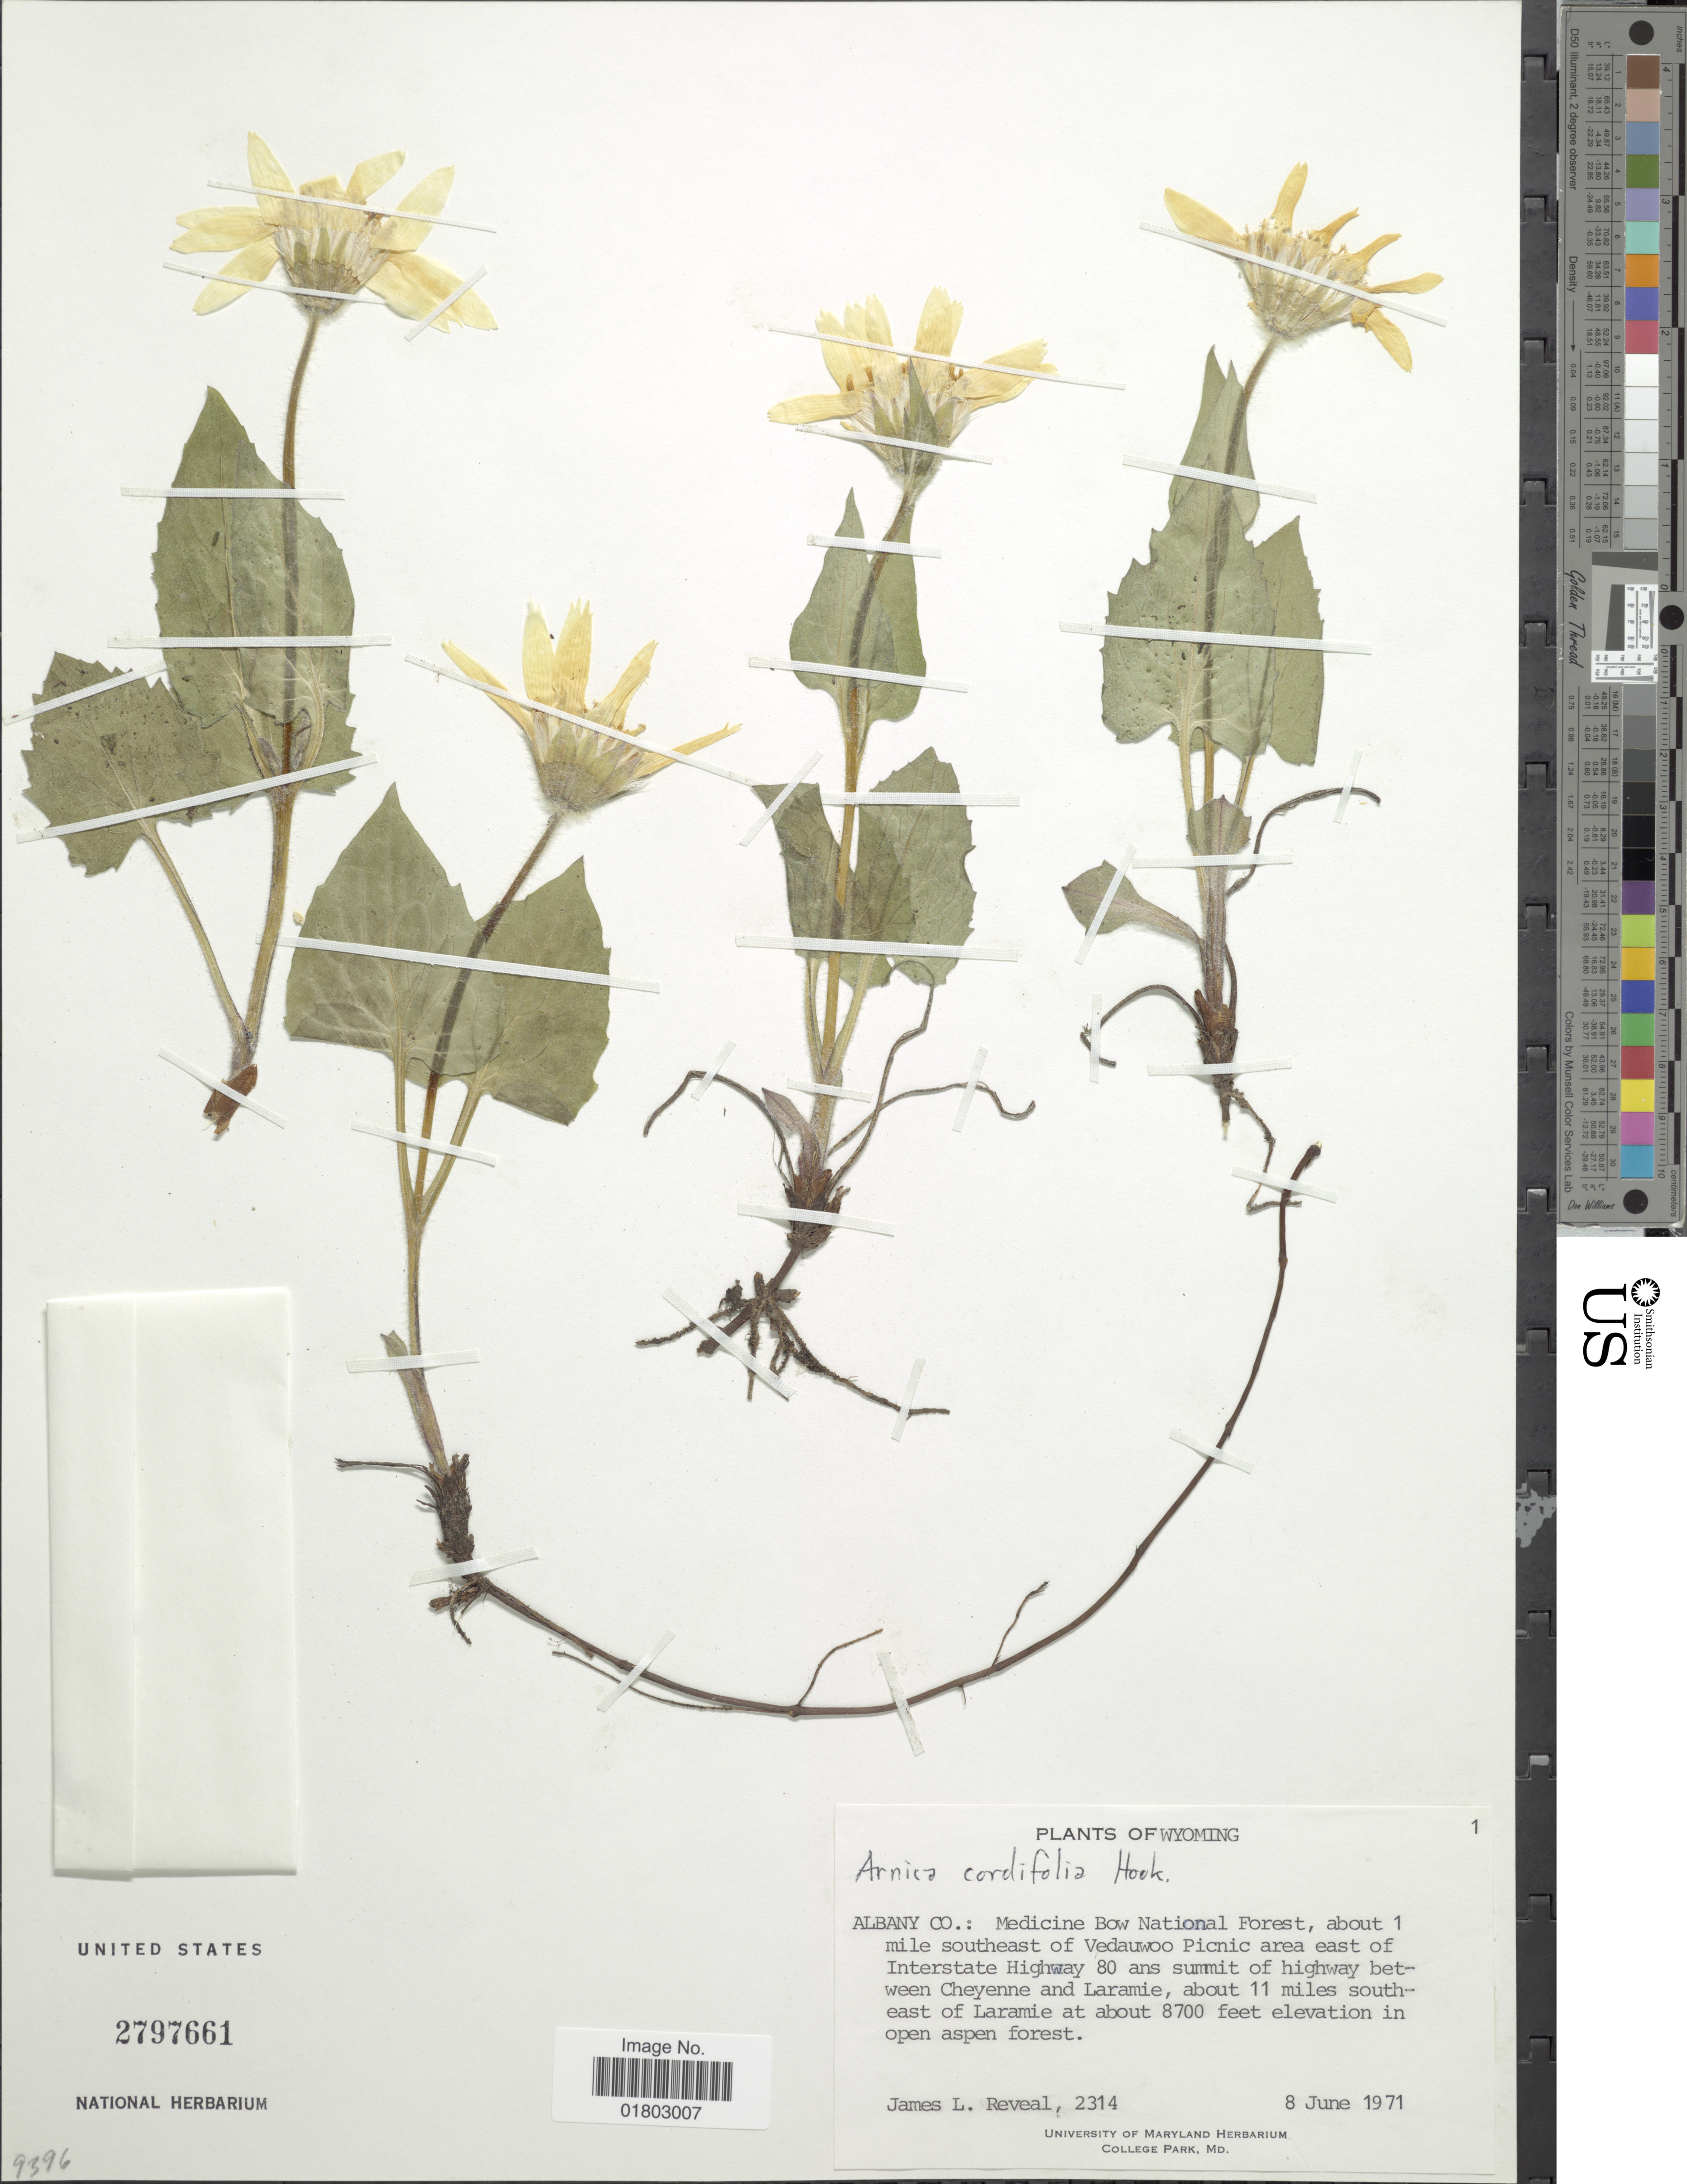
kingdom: Plantae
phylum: Tracheophyta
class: Magnoliopsida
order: Asterales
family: Asteraceae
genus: Arnica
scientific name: Arnica cordifolia subsp. genuina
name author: Maguire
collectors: J. L. Reveal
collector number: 2314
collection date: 1971-06-08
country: United States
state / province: Wyoming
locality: Albany Co: Medicine Bow National Forest, about 1 mile southeast of Vedauwoo Picnic area east of Interstate Highway 80 and summit of highway between Cheyenne and Laramie, about 11 miles southeast of Laramie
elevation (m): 2652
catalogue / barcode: US 2797661